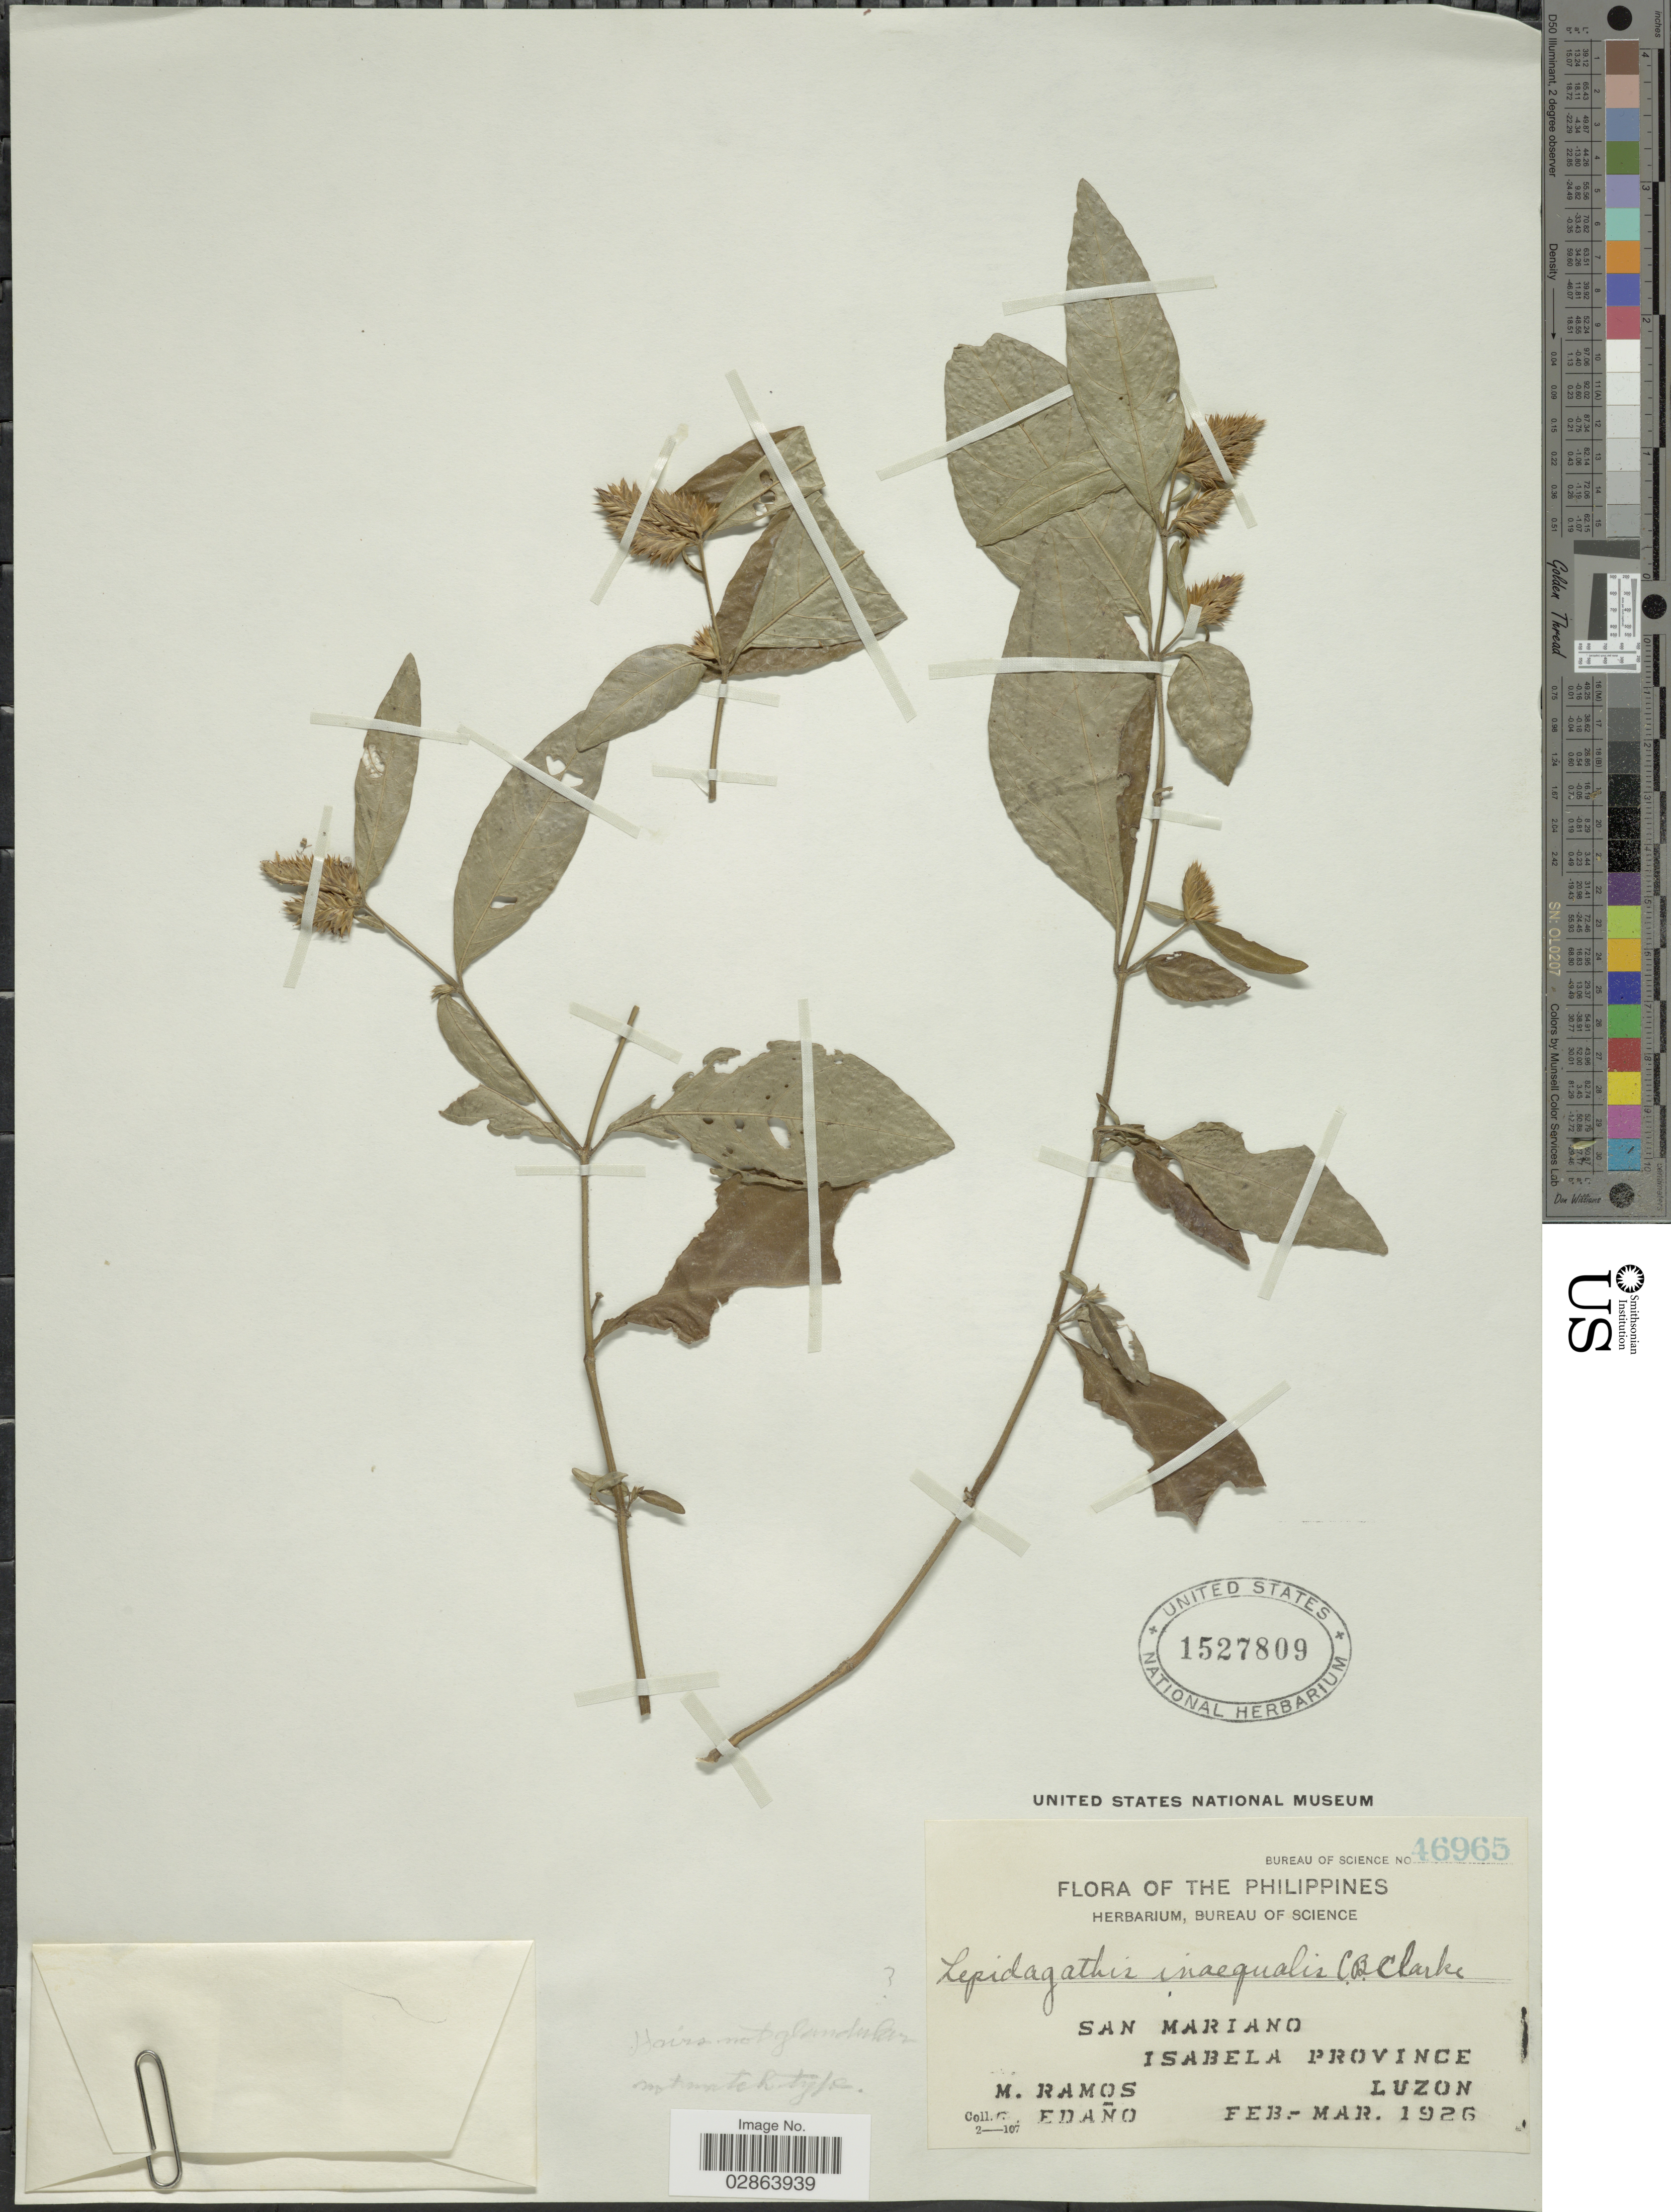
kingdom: Plantae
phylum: Tracheophyta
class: Magnoliopsida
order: Lamiales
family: Acanthaceae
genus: Lepidagathis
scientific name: Lepidagathis inaequalis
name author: C.B. Clarke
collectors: M. Ramos & G. Edaño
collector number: Bureau of Science 46965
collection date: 1926-02/1926-03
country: Philippines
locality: San Mariano, Isabela Province, Luzon.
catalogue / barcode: US 1527809